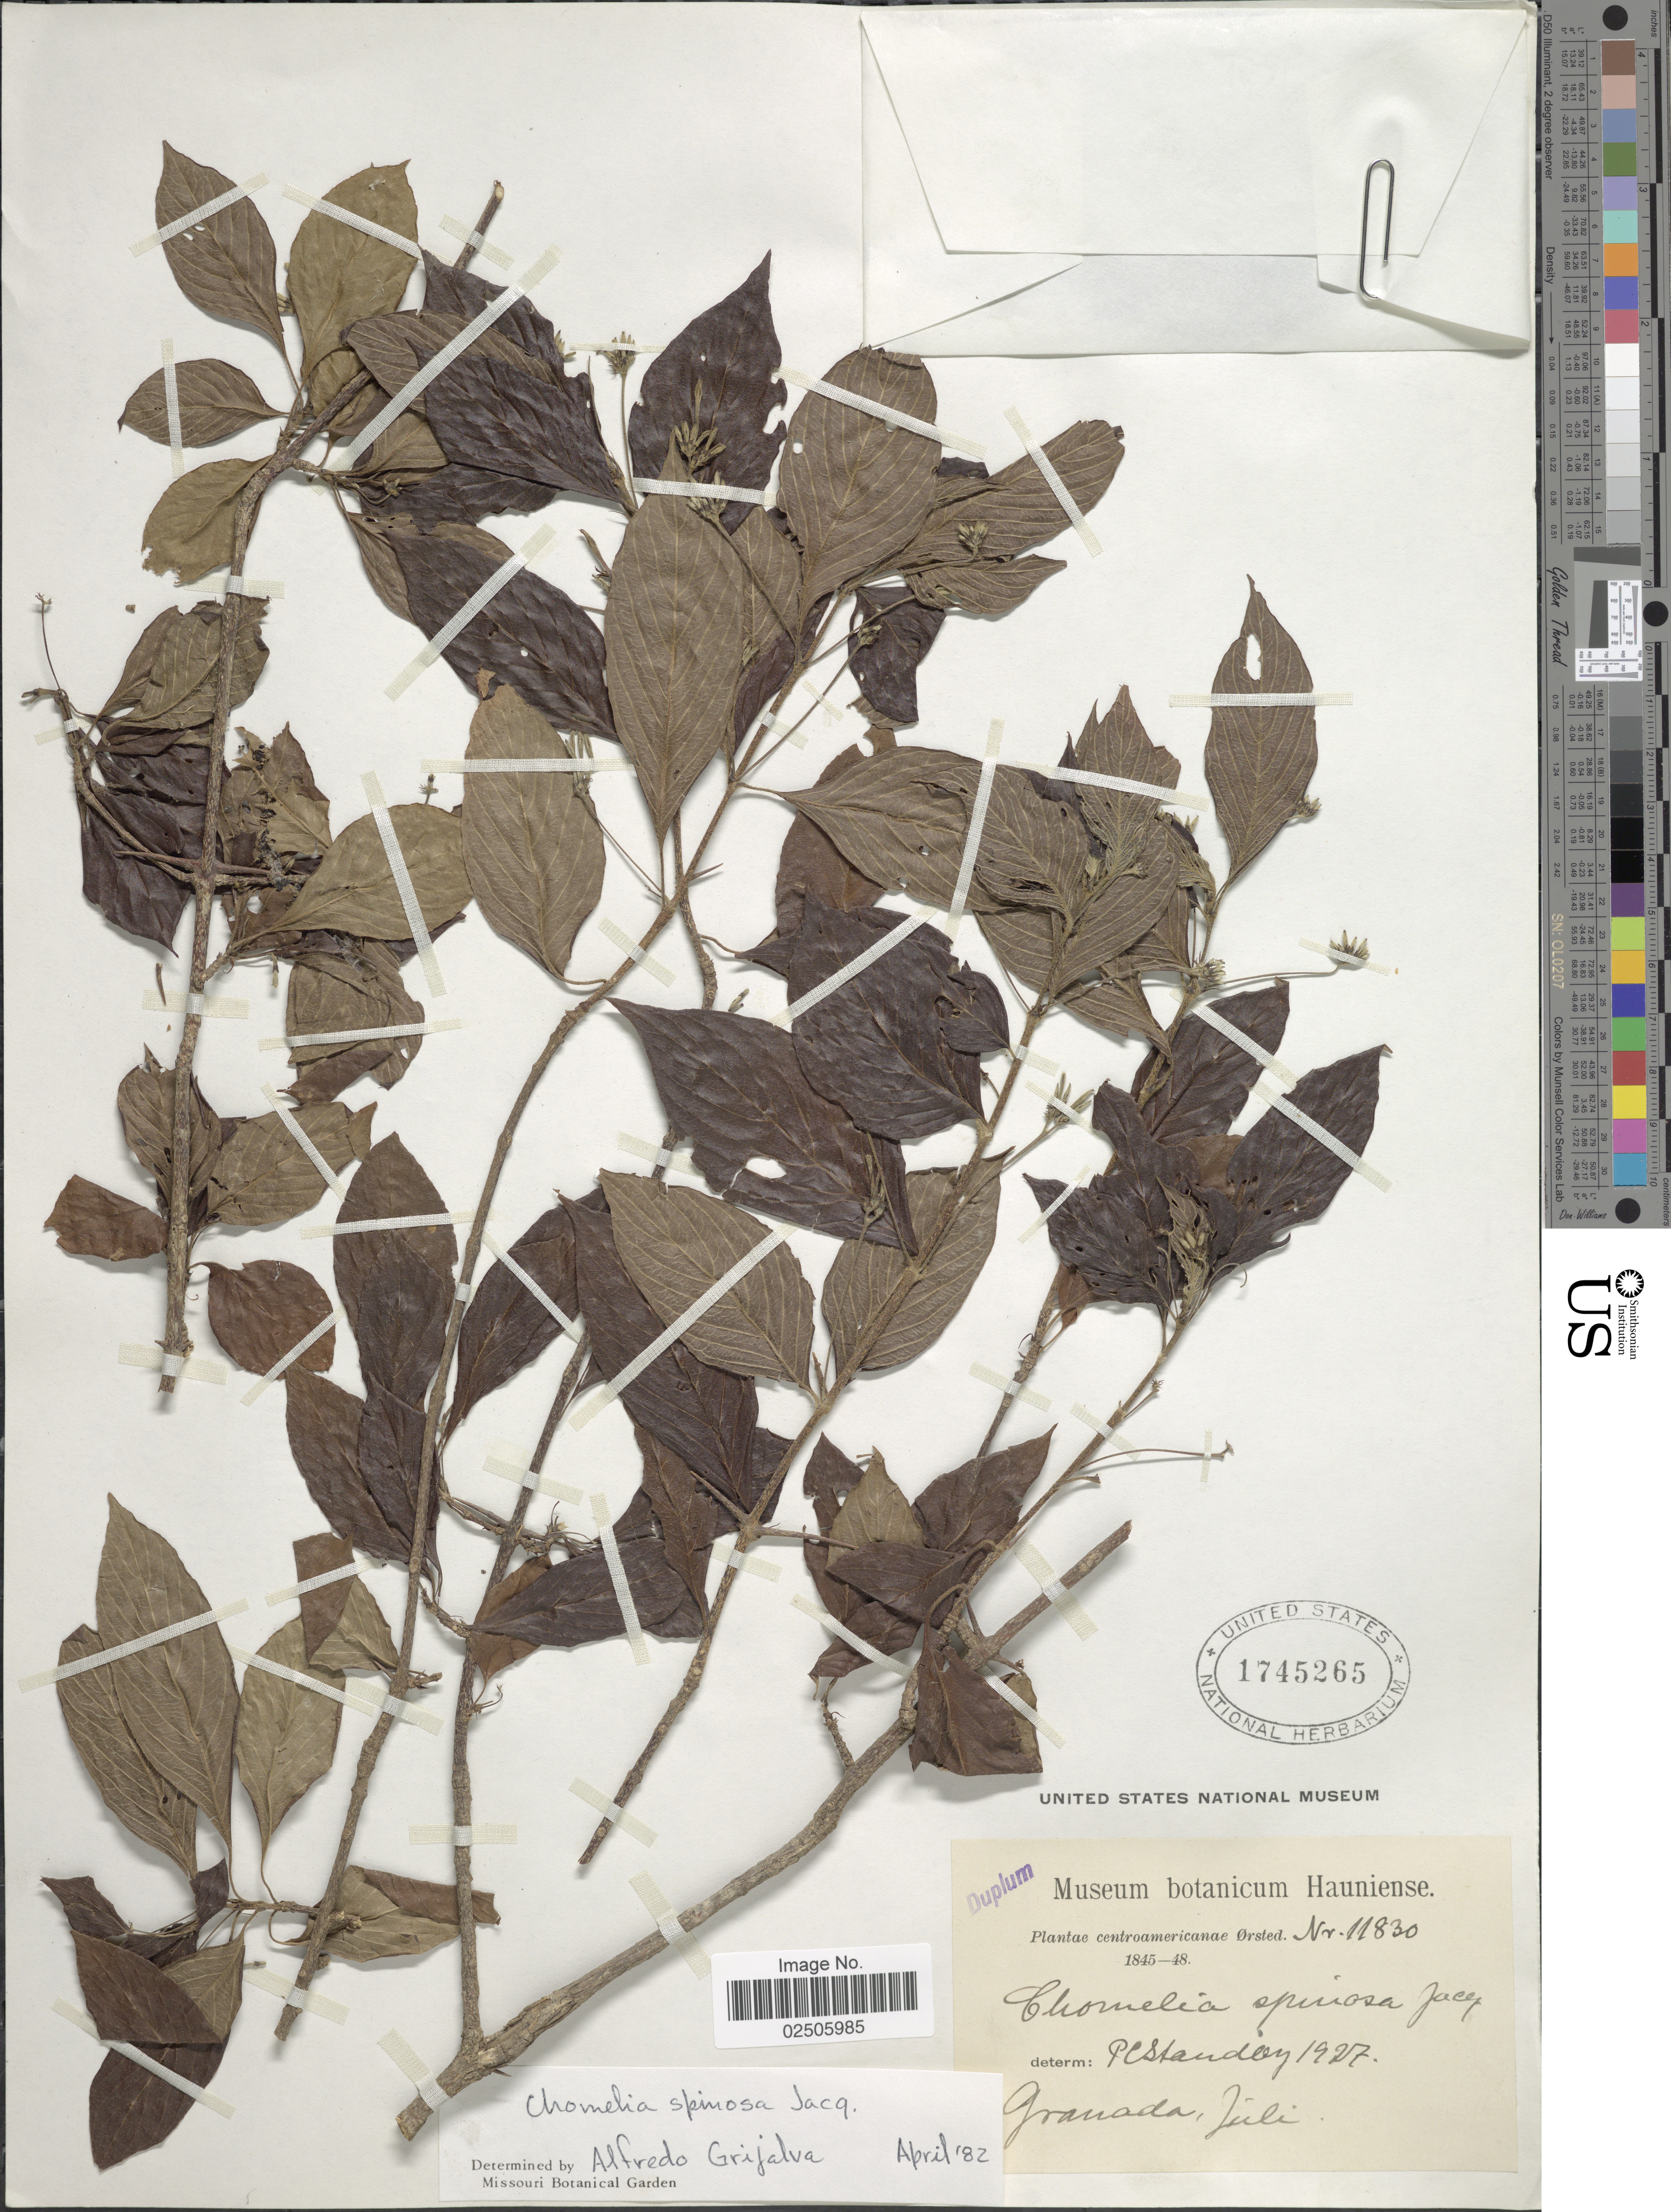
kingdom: Plantae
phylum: Tracheophyta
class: Magnoliopsida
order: Gentianales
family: Rubiaceae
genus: Chomelia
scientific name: Chomelia spinosa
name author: Jacq.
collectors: Ørsted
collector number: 11830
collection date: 1845-07/1848-07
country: Nicaragua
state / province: Granada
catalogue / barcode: US 1745265